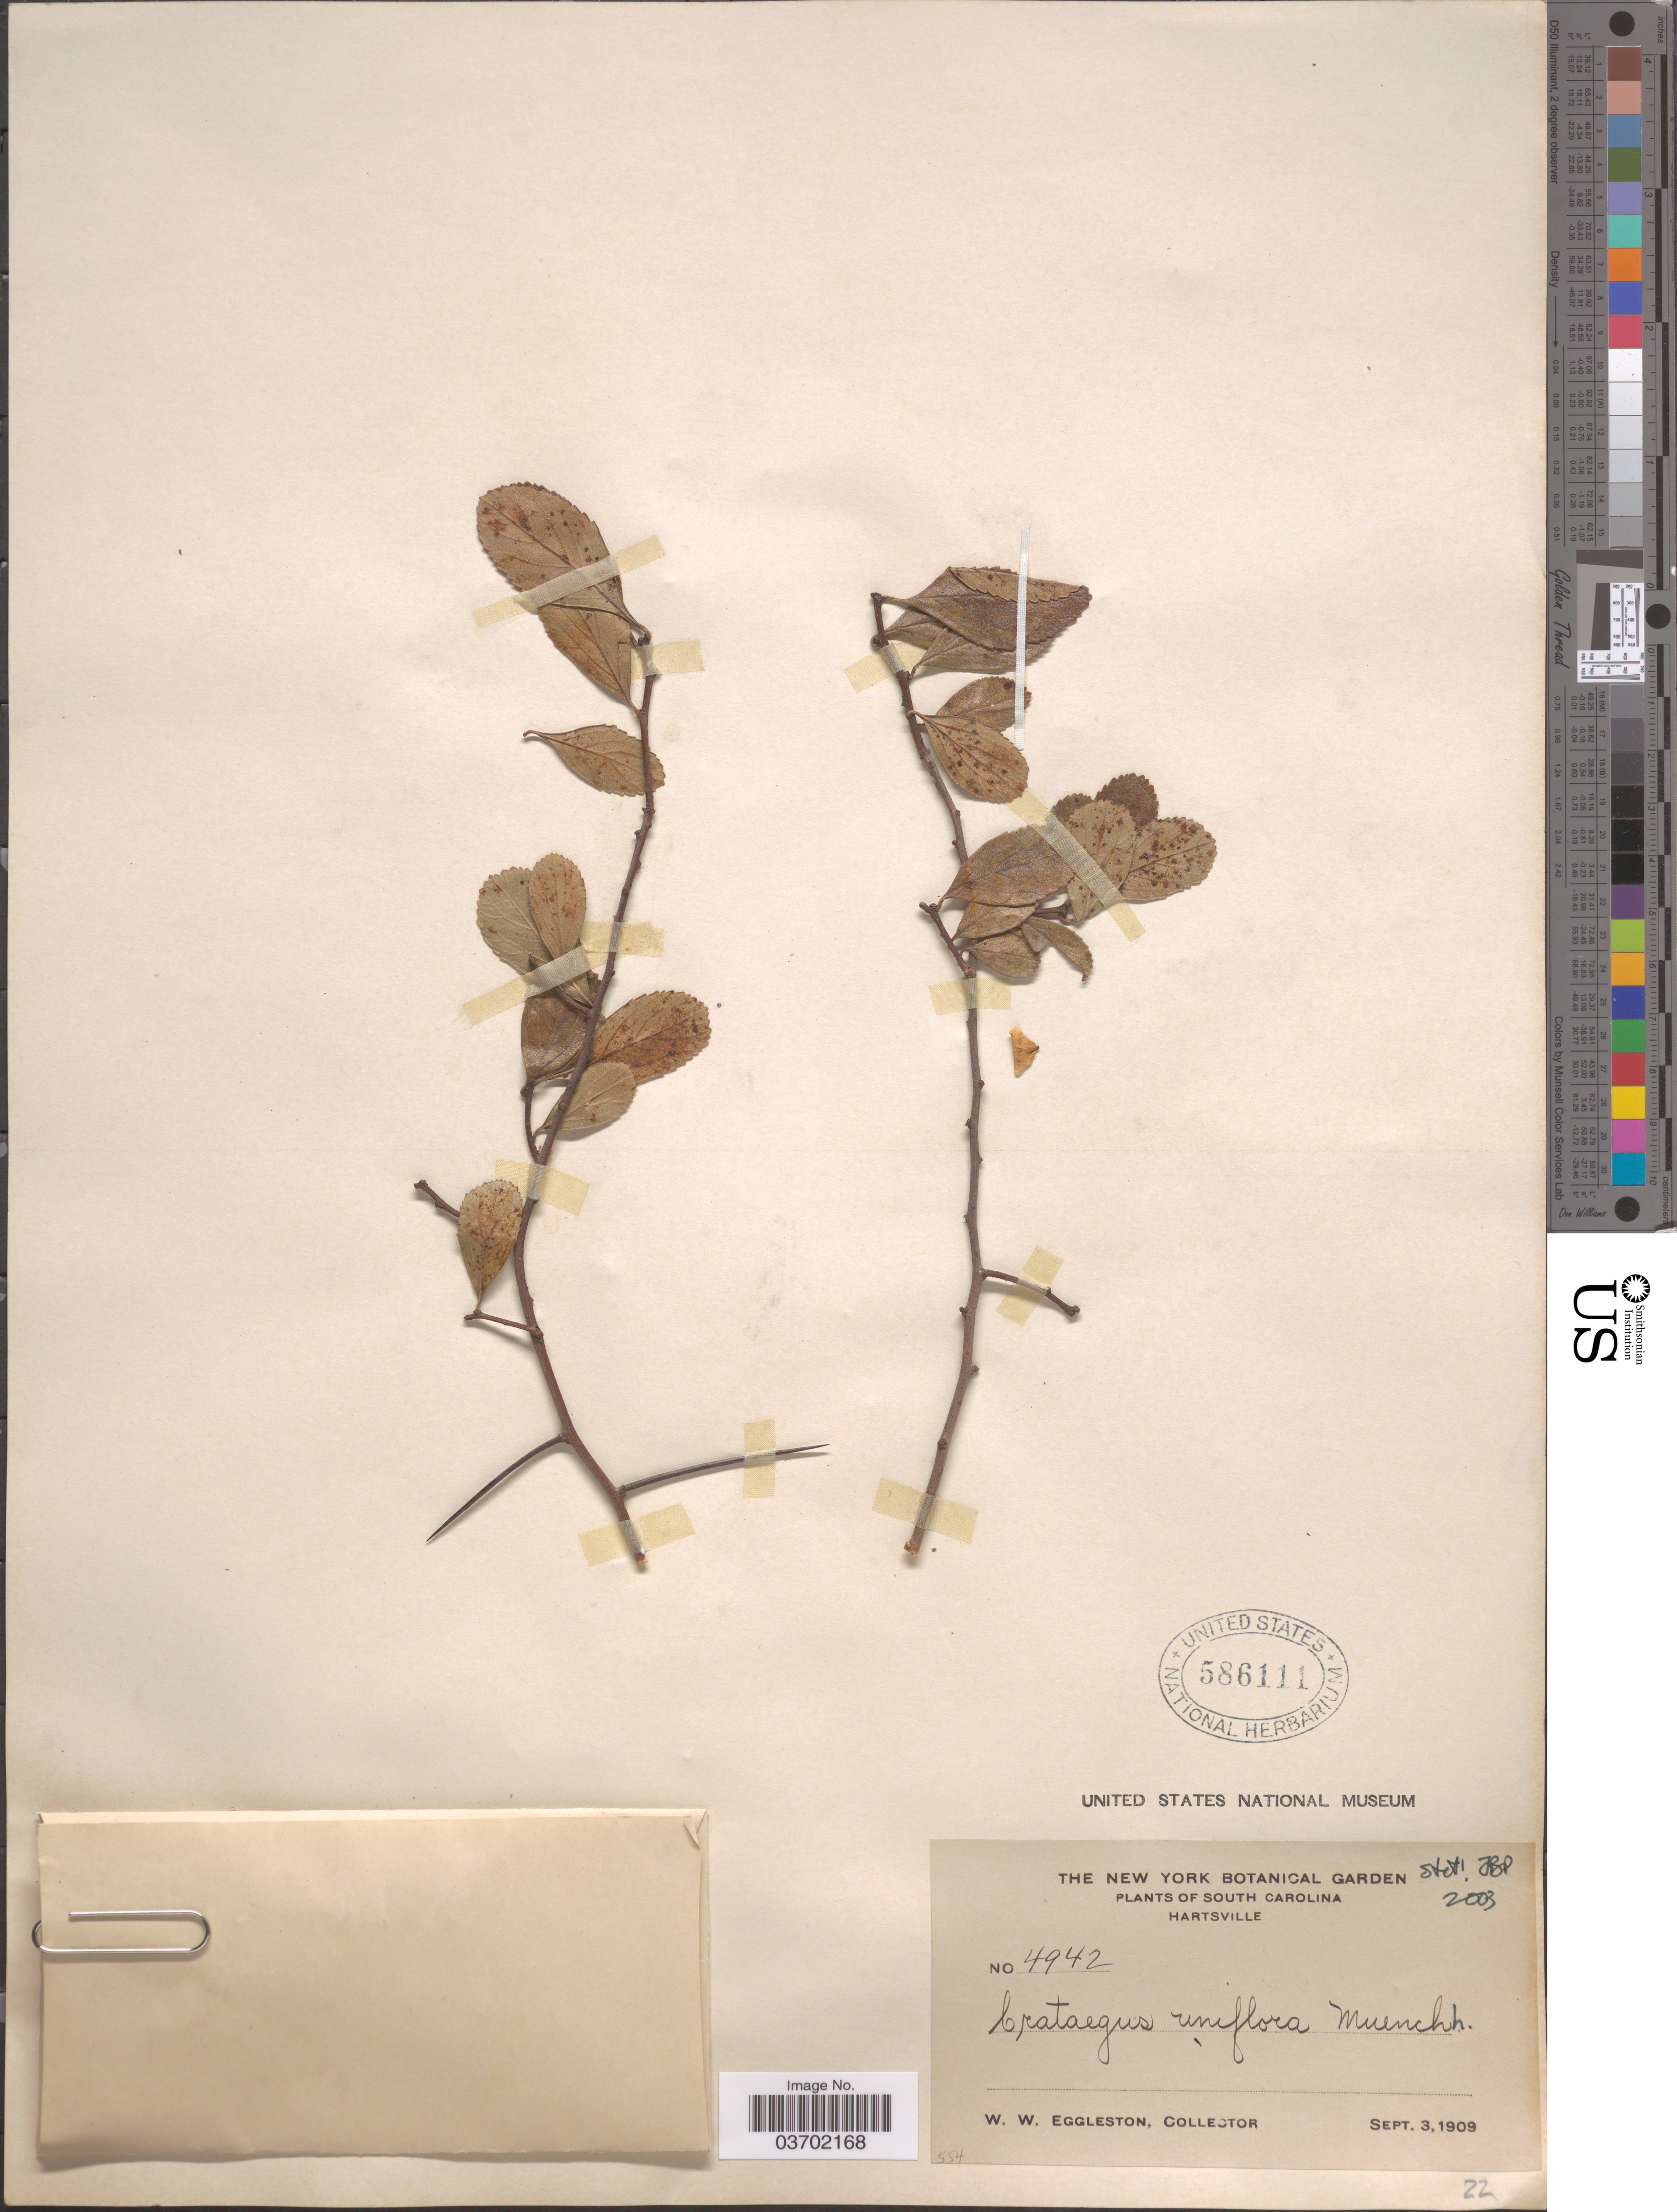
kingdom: Plantae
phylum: Tracheophyta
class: Magnoliopsida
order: Rosales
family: Rosaceae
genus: Crataegus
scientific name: Crataegus uniflora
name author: Münchh.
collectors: W. W. Eggleston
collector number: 4942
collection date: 1909-09-03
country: United States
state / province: South Carolina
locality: Hartsville.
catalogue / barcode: US 586111